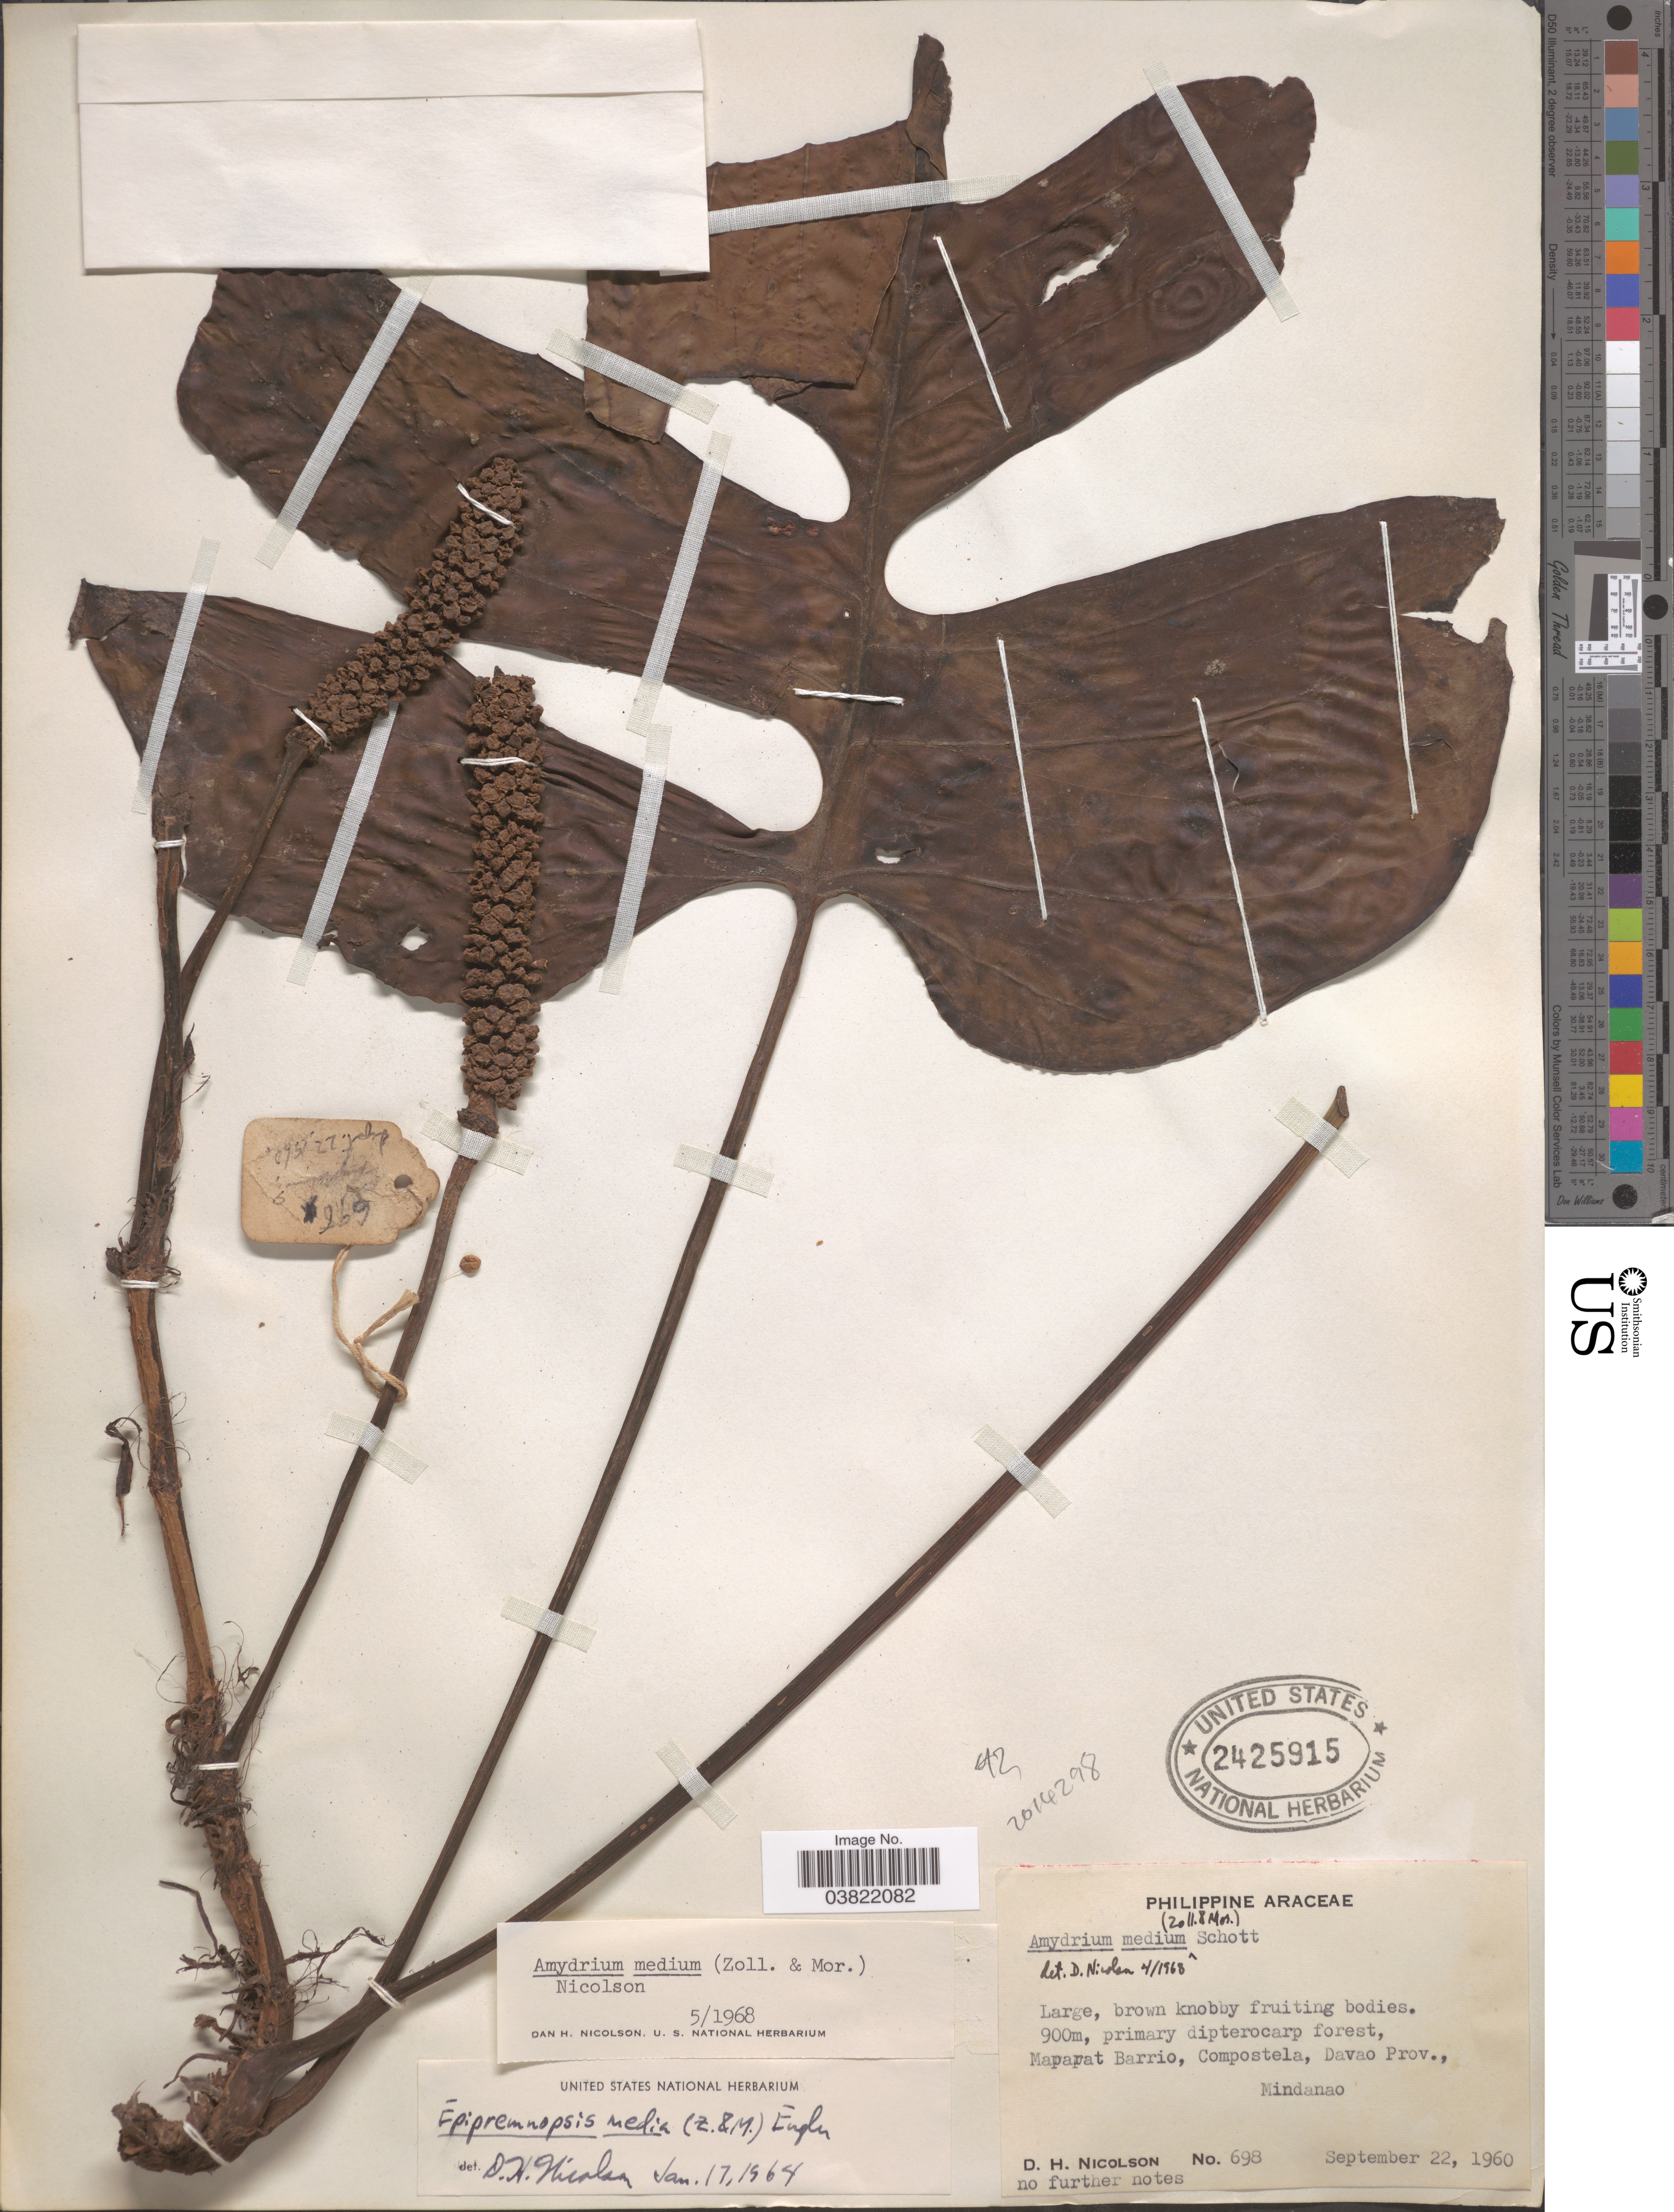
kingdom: Plantae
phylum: Tracheophyta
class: Liliopsida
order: Alismatales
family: Araceae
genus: Amydrium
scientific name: Amydrium medium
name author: (Zoll. & Moritzi) Nicolson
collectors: D. H. Nicolson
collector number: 698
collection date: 1960-09-22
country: Philippines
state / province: Davao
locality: Maparat Barrio, Compostela, Davao Prov., Mindanao.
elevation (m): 900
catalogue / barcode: US 2425915